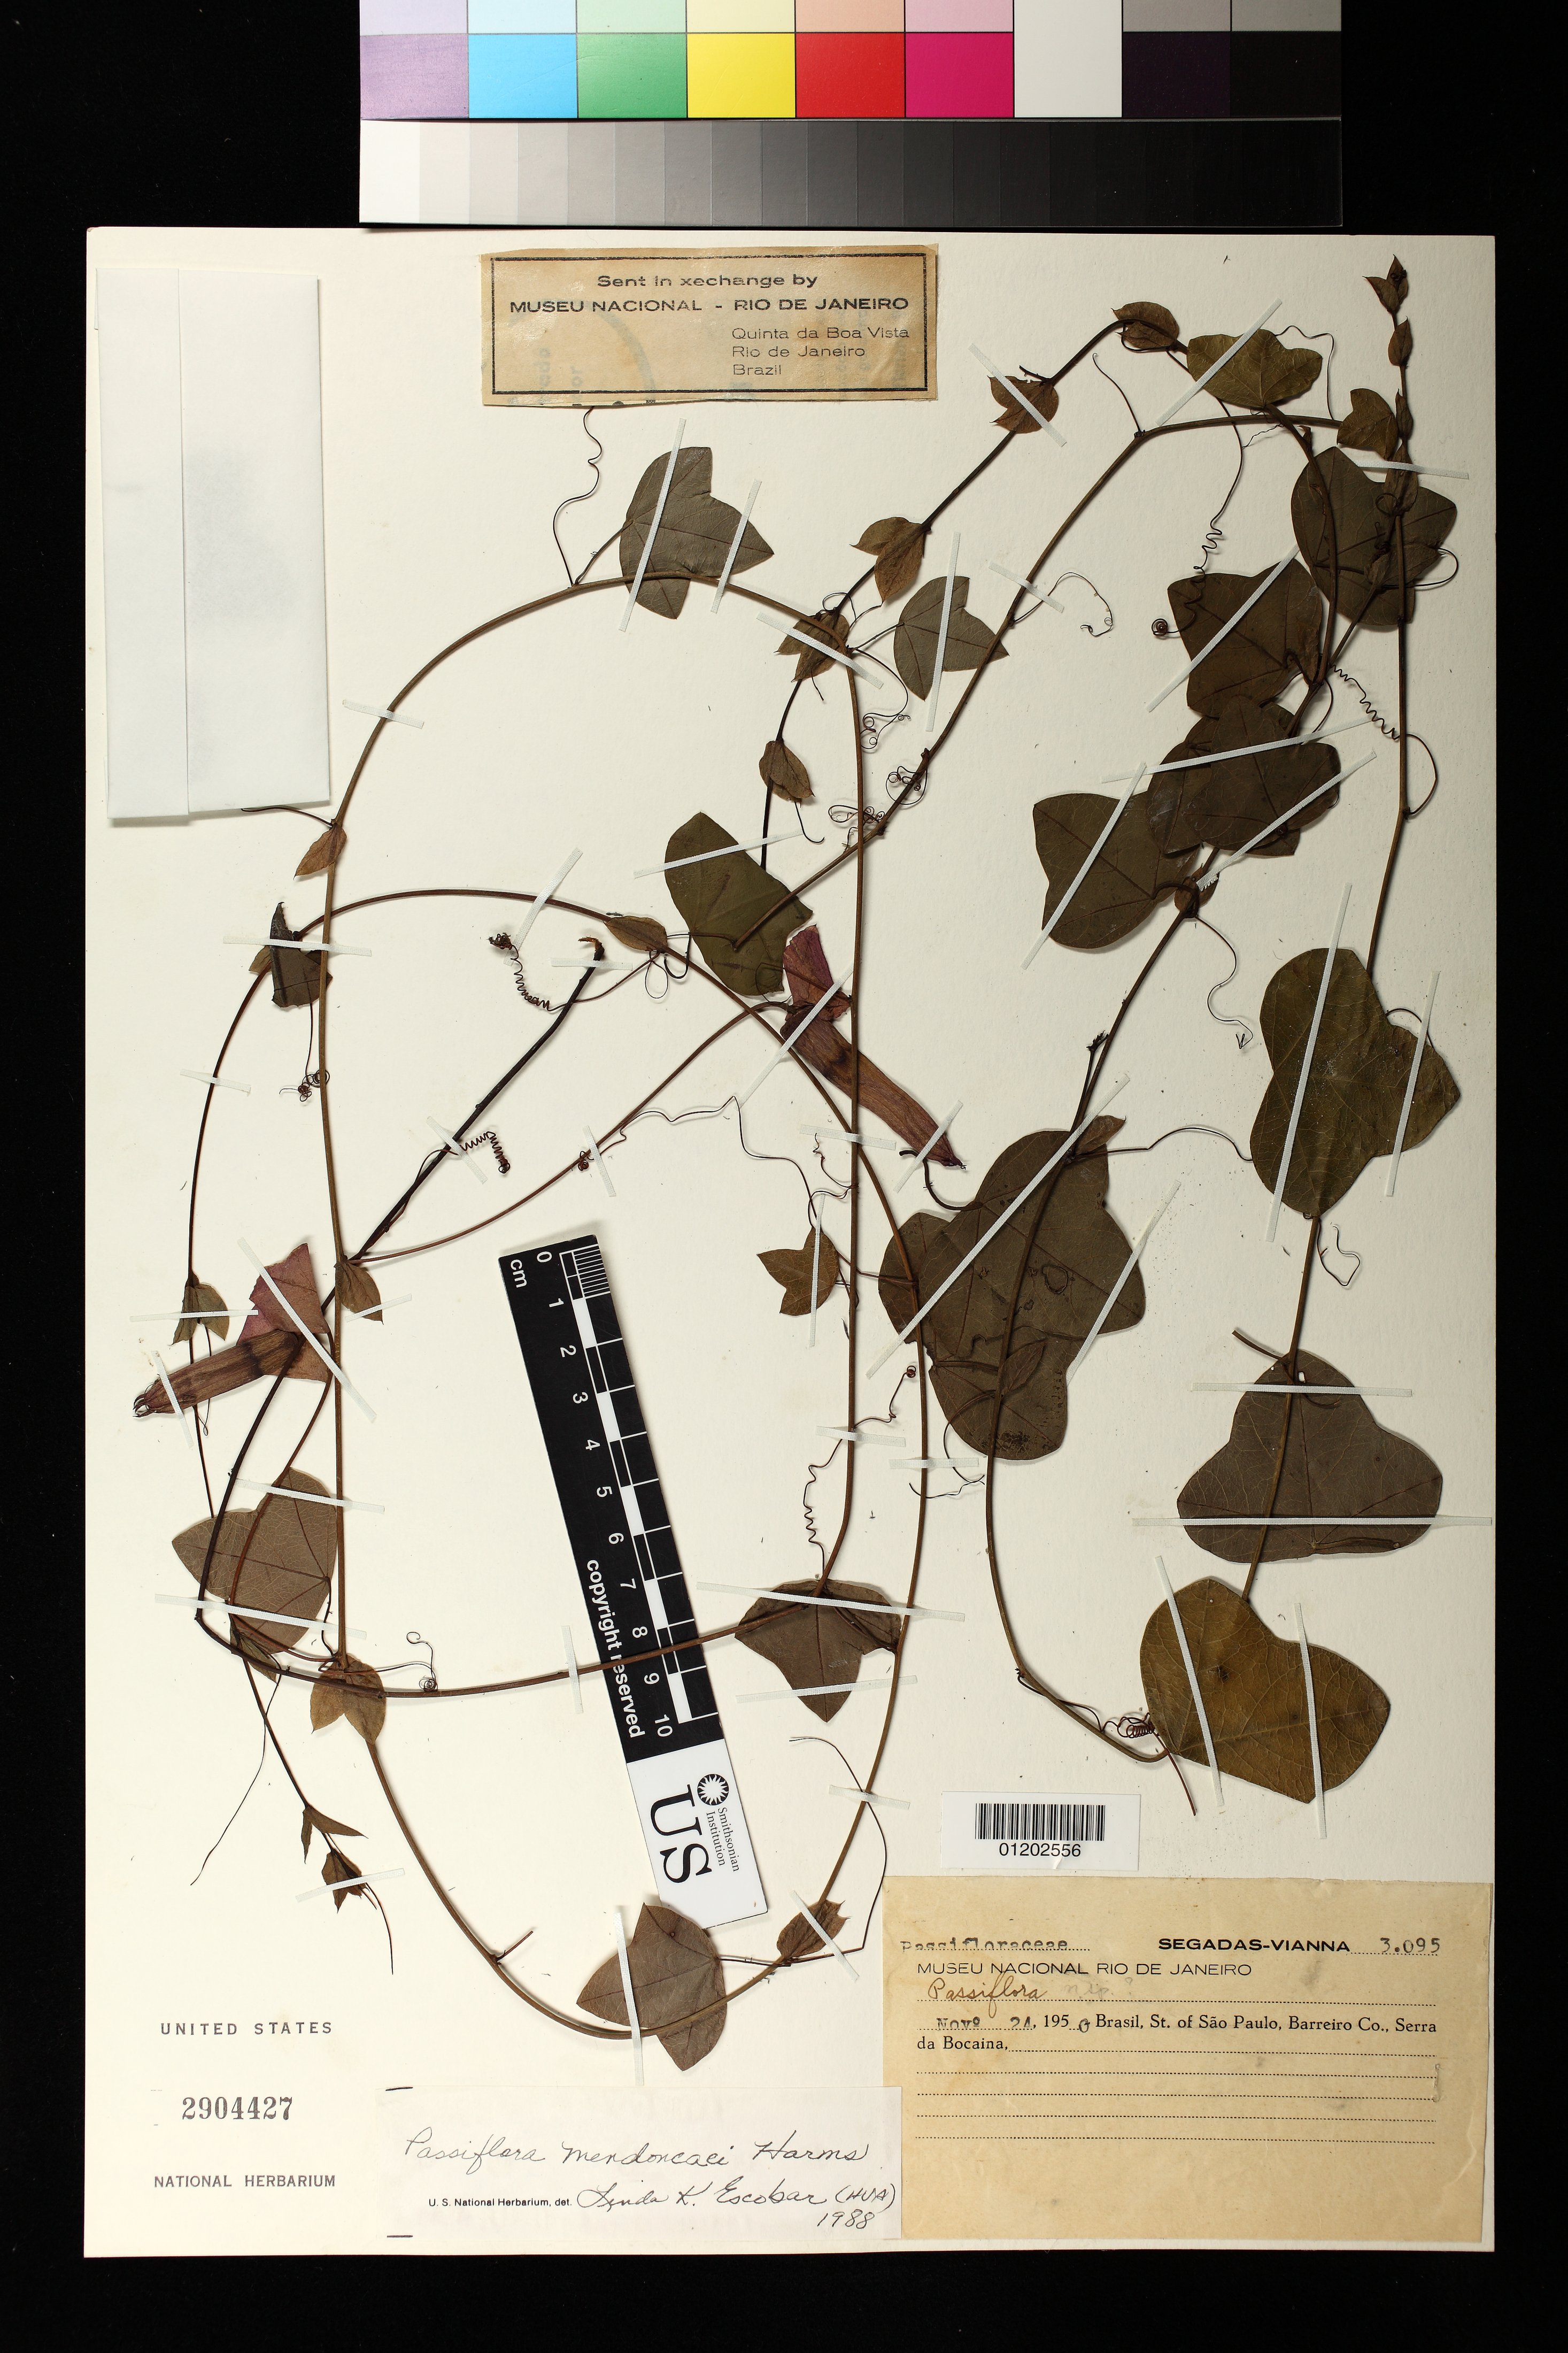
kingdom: Plantae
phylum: Tracheophyta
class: Magnoliopsida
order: Malpighiales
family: Passifloraceae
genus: Passiflora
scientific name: Passiflora mendoncaei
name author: Harms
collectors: F. Segadas-Vianna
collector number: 3095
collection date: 1950-11-24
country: Brazil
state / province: São Paulo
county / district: Barreiro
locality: Serra da Bocaina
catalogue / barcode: US 2904427